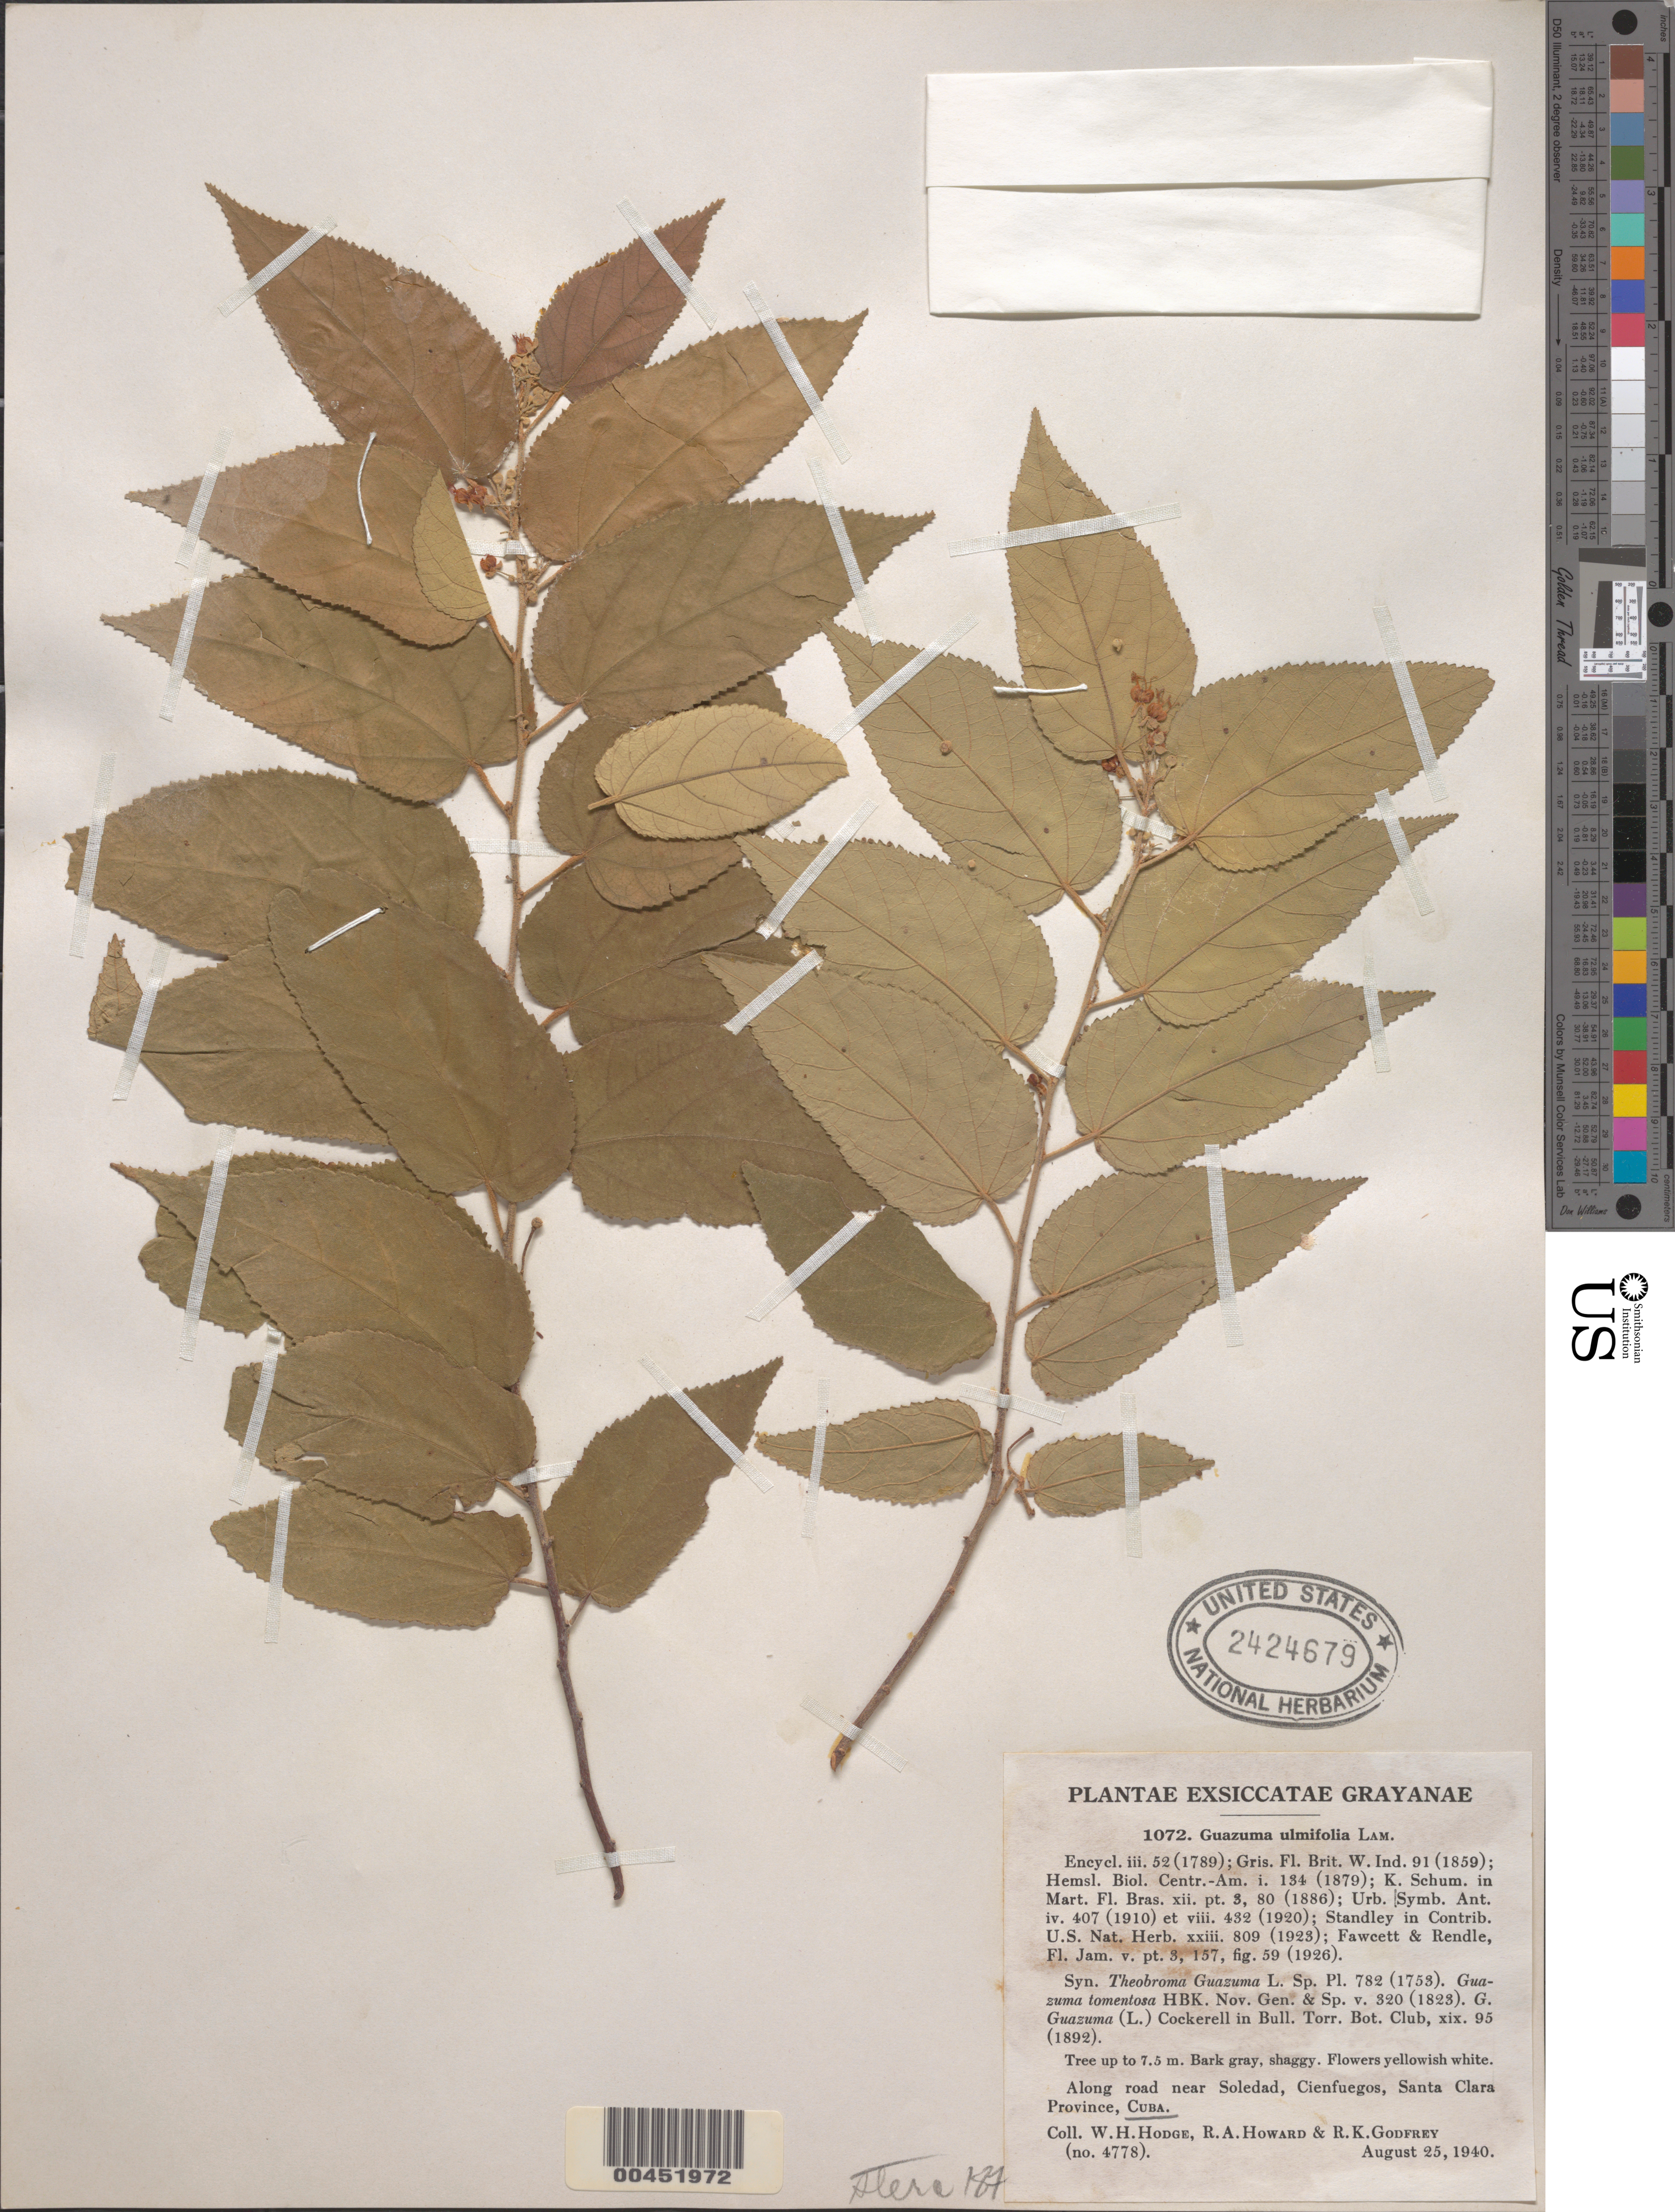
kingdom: Plantae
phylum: Tracheophyta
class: Magnoliopsida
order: Malvales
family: Malvaceae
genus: Guazuma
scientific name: Guazuma ulmifolia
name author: Lam.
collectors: W. Hodge, R. A. Howard & R. K. Godfrey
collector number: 4778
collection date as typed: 25 Aug 1940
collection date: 1940-08-25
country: Cuba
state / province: Cienfuegos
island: Greater Antilles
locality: Near Soledad, Cienfuegos. [In former Las Villas or Santa Clara Province.]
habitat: along road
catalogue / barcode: US 2424679